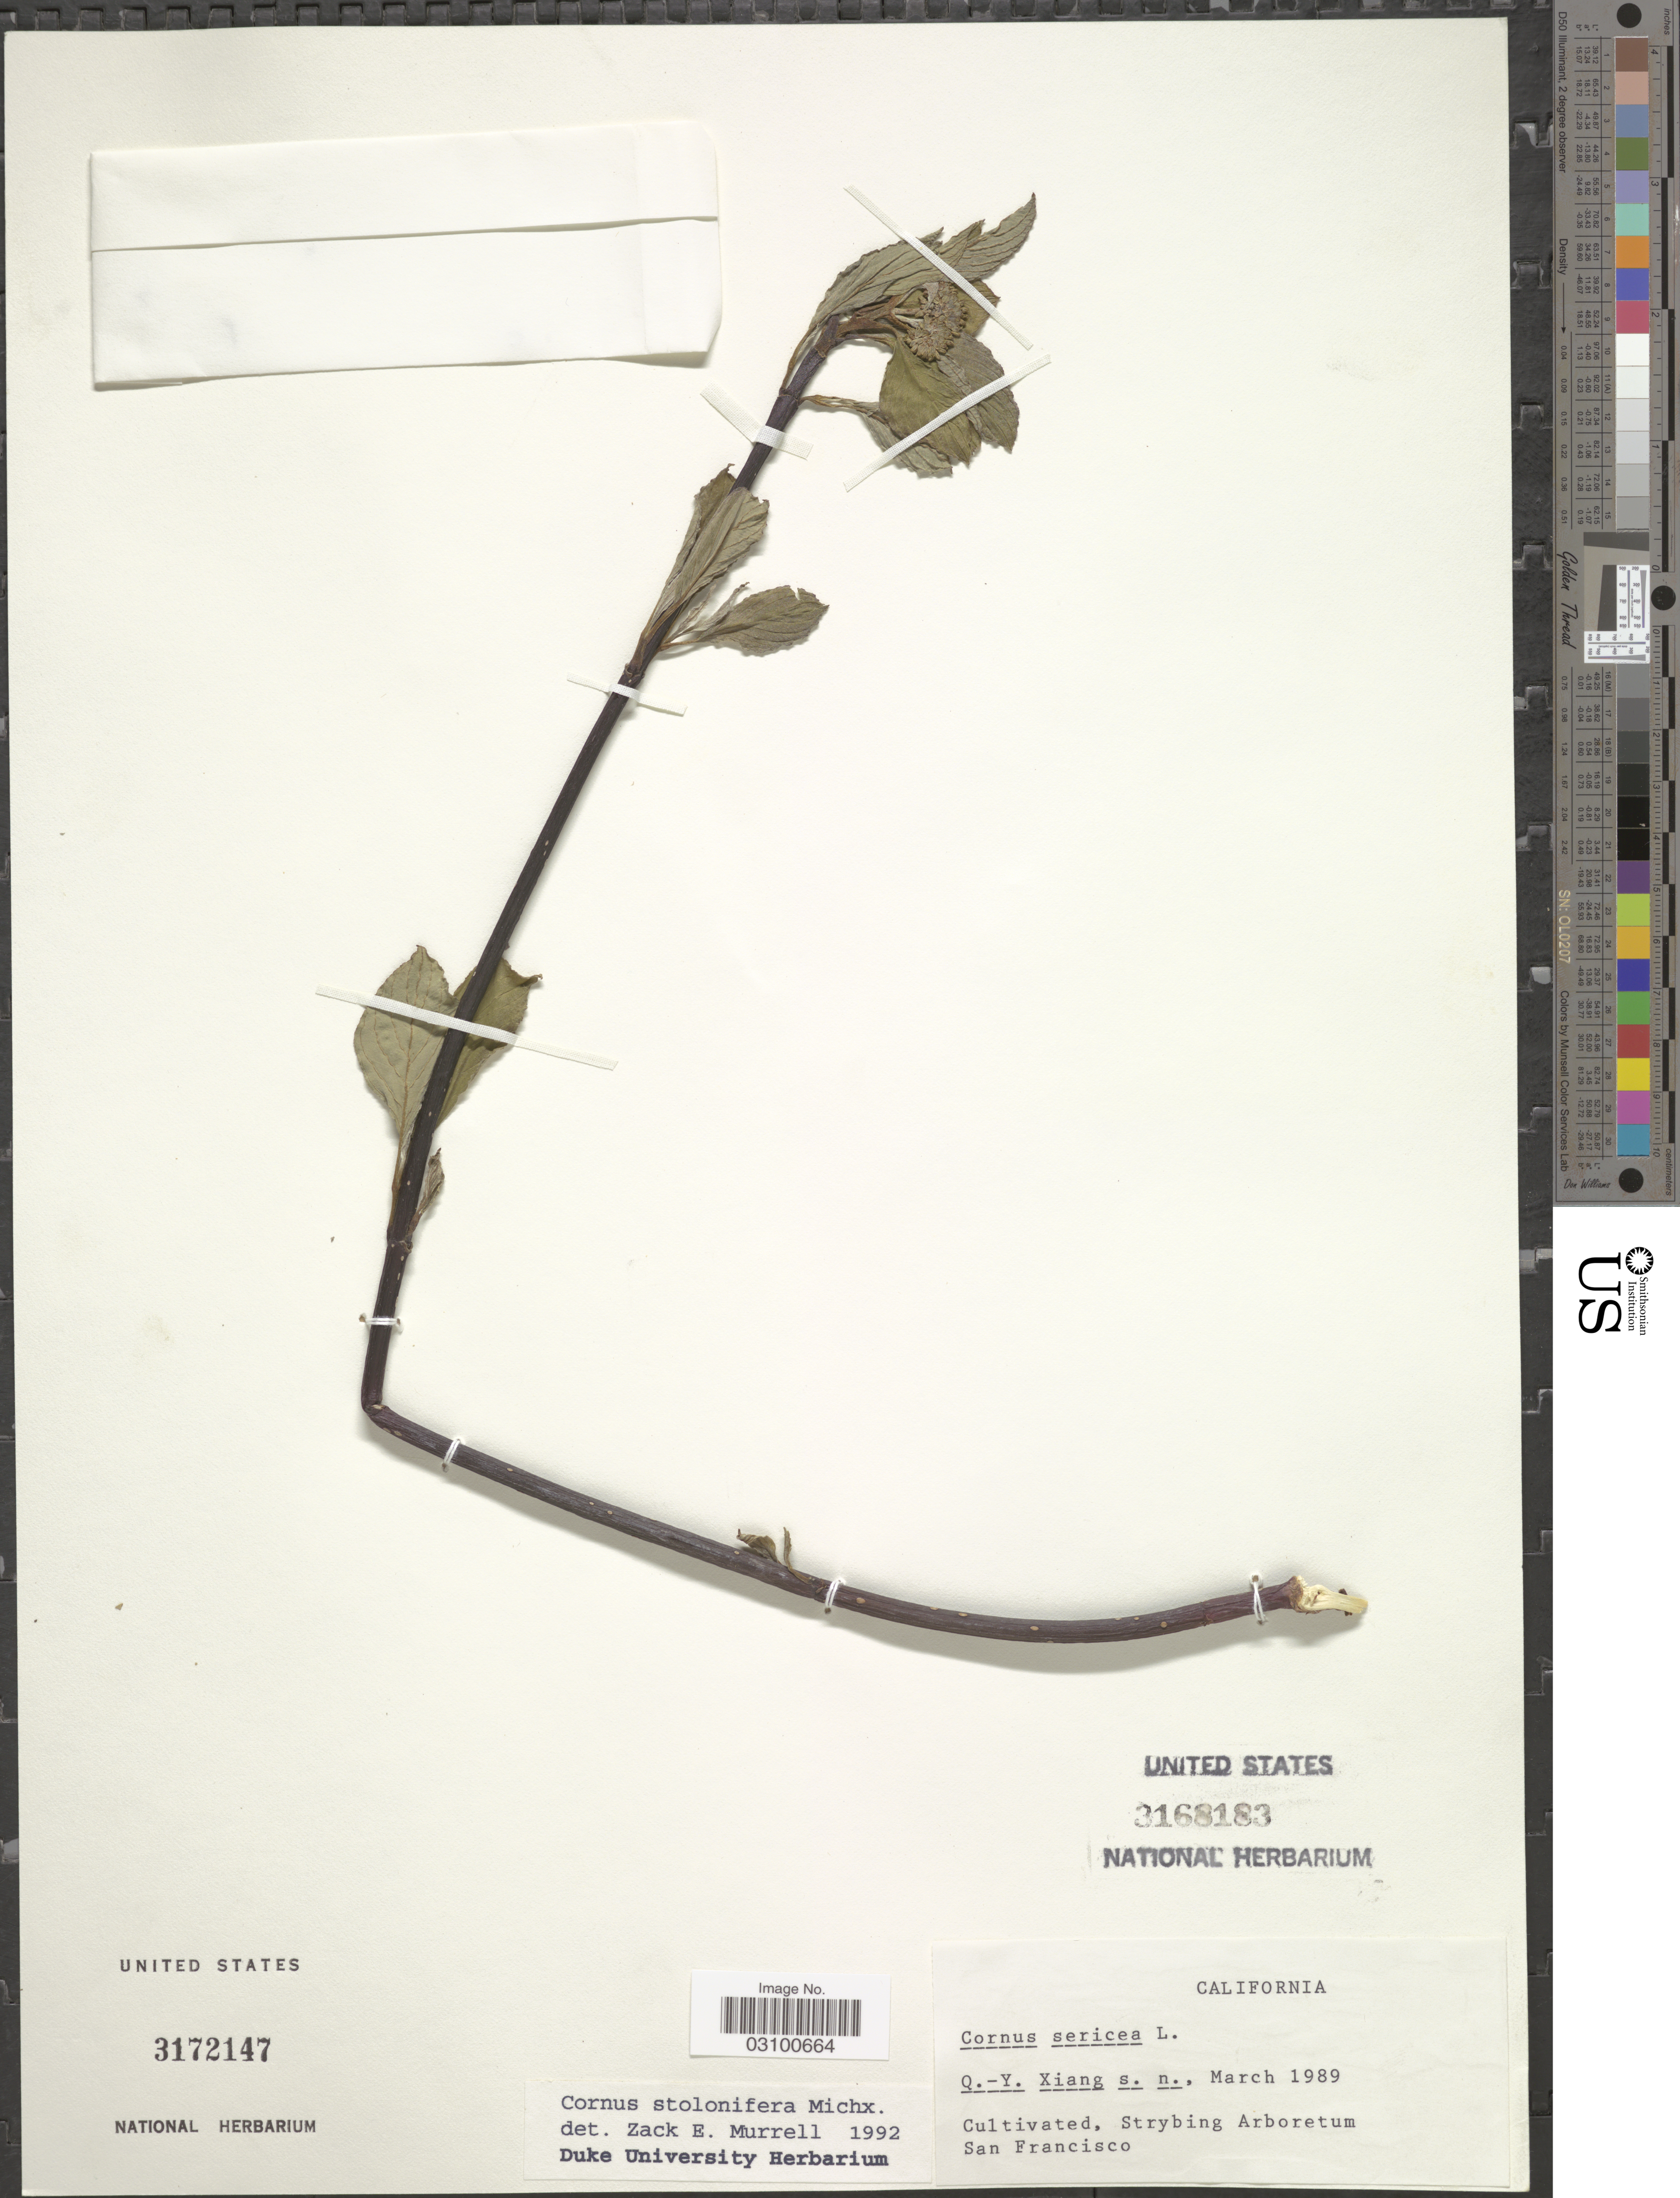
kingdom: Plantae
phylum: Tracheophyta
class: Magnoliopsida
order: Cornales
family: Cornaceae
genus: Cornus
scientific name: Cornus sericea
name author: L.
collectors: Q. Xiang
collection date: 1989-03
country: United States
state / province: California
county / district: San Francisco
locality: Strybing Arboretum San Francisco.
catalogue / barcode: US 3168183-2